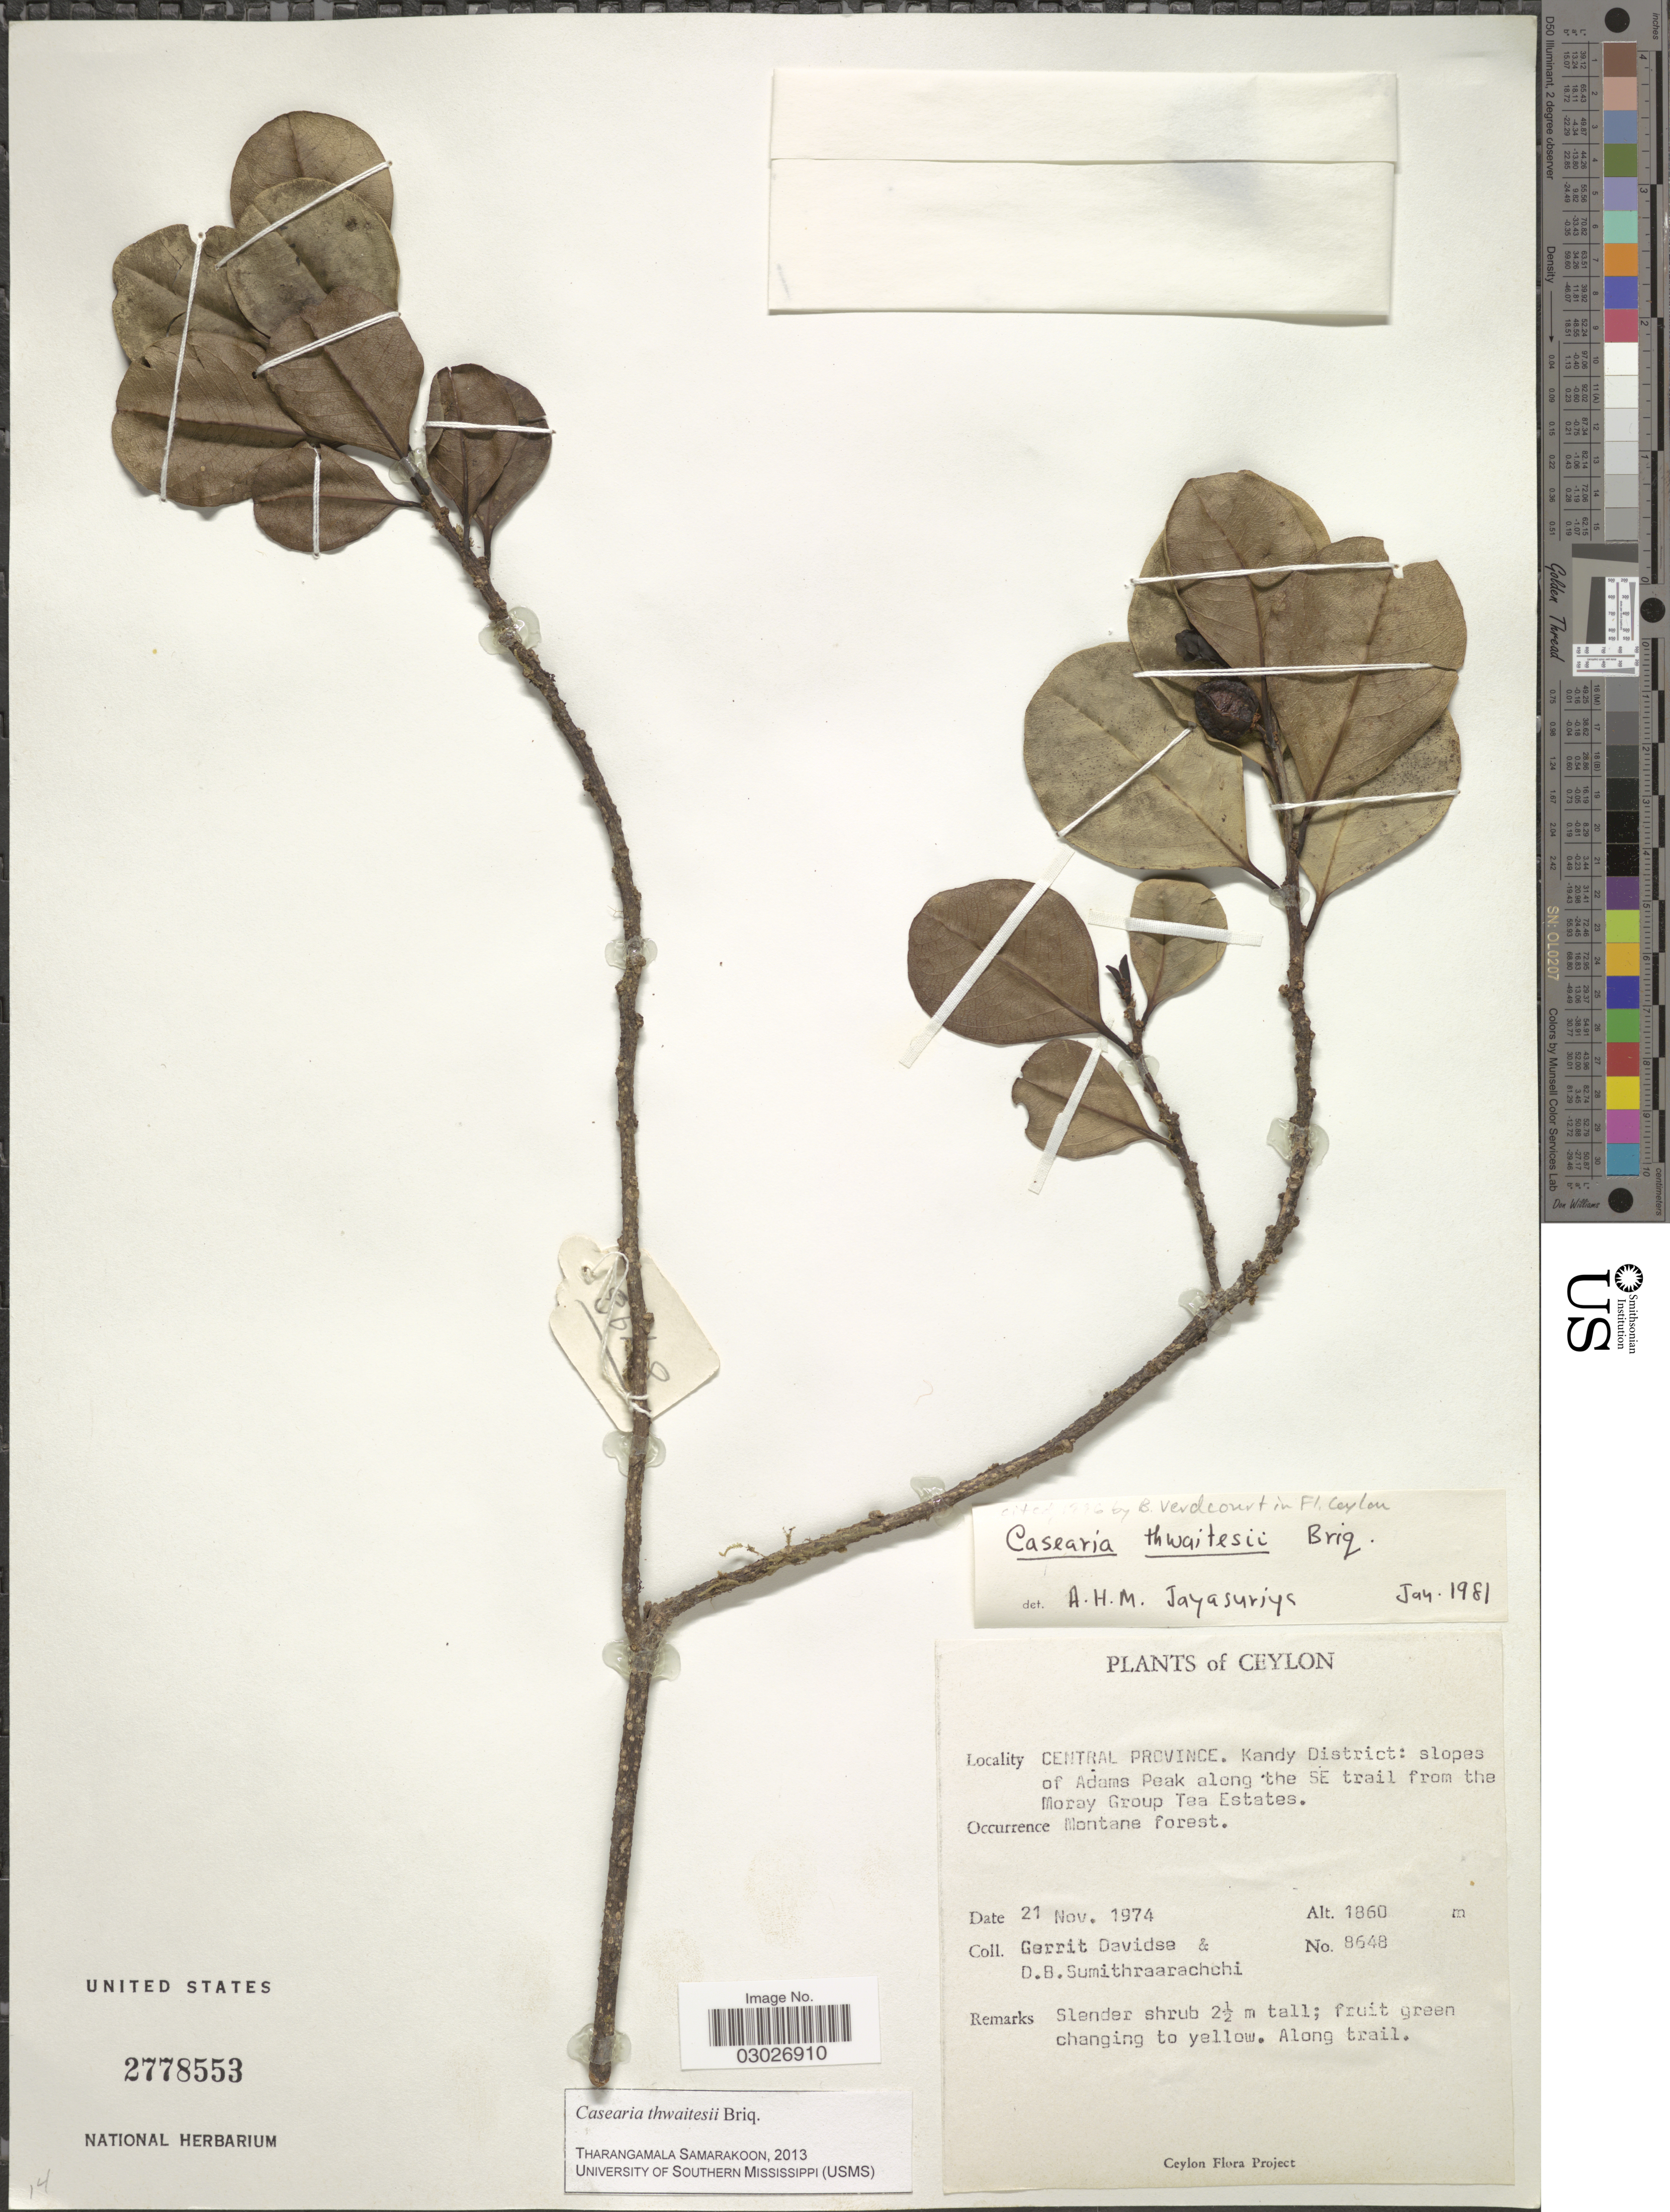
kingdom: Plantae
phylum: Tracheophyta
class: Magnoliopsida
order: Malpighiales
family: Salicaceae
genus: Casearia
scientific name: Casearia thwaitesii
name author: Briq.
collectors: G. Davidse & D. B. Sumithraarachchi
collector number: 8648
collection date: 1974-11-21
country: Sri Lanka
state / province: Central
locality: Ceylon. Central Province. Kandy District: slopes of Adams Peak along the SE trail from the Moray Group Tea Estates.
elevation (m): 1860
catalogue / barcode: US 2778553